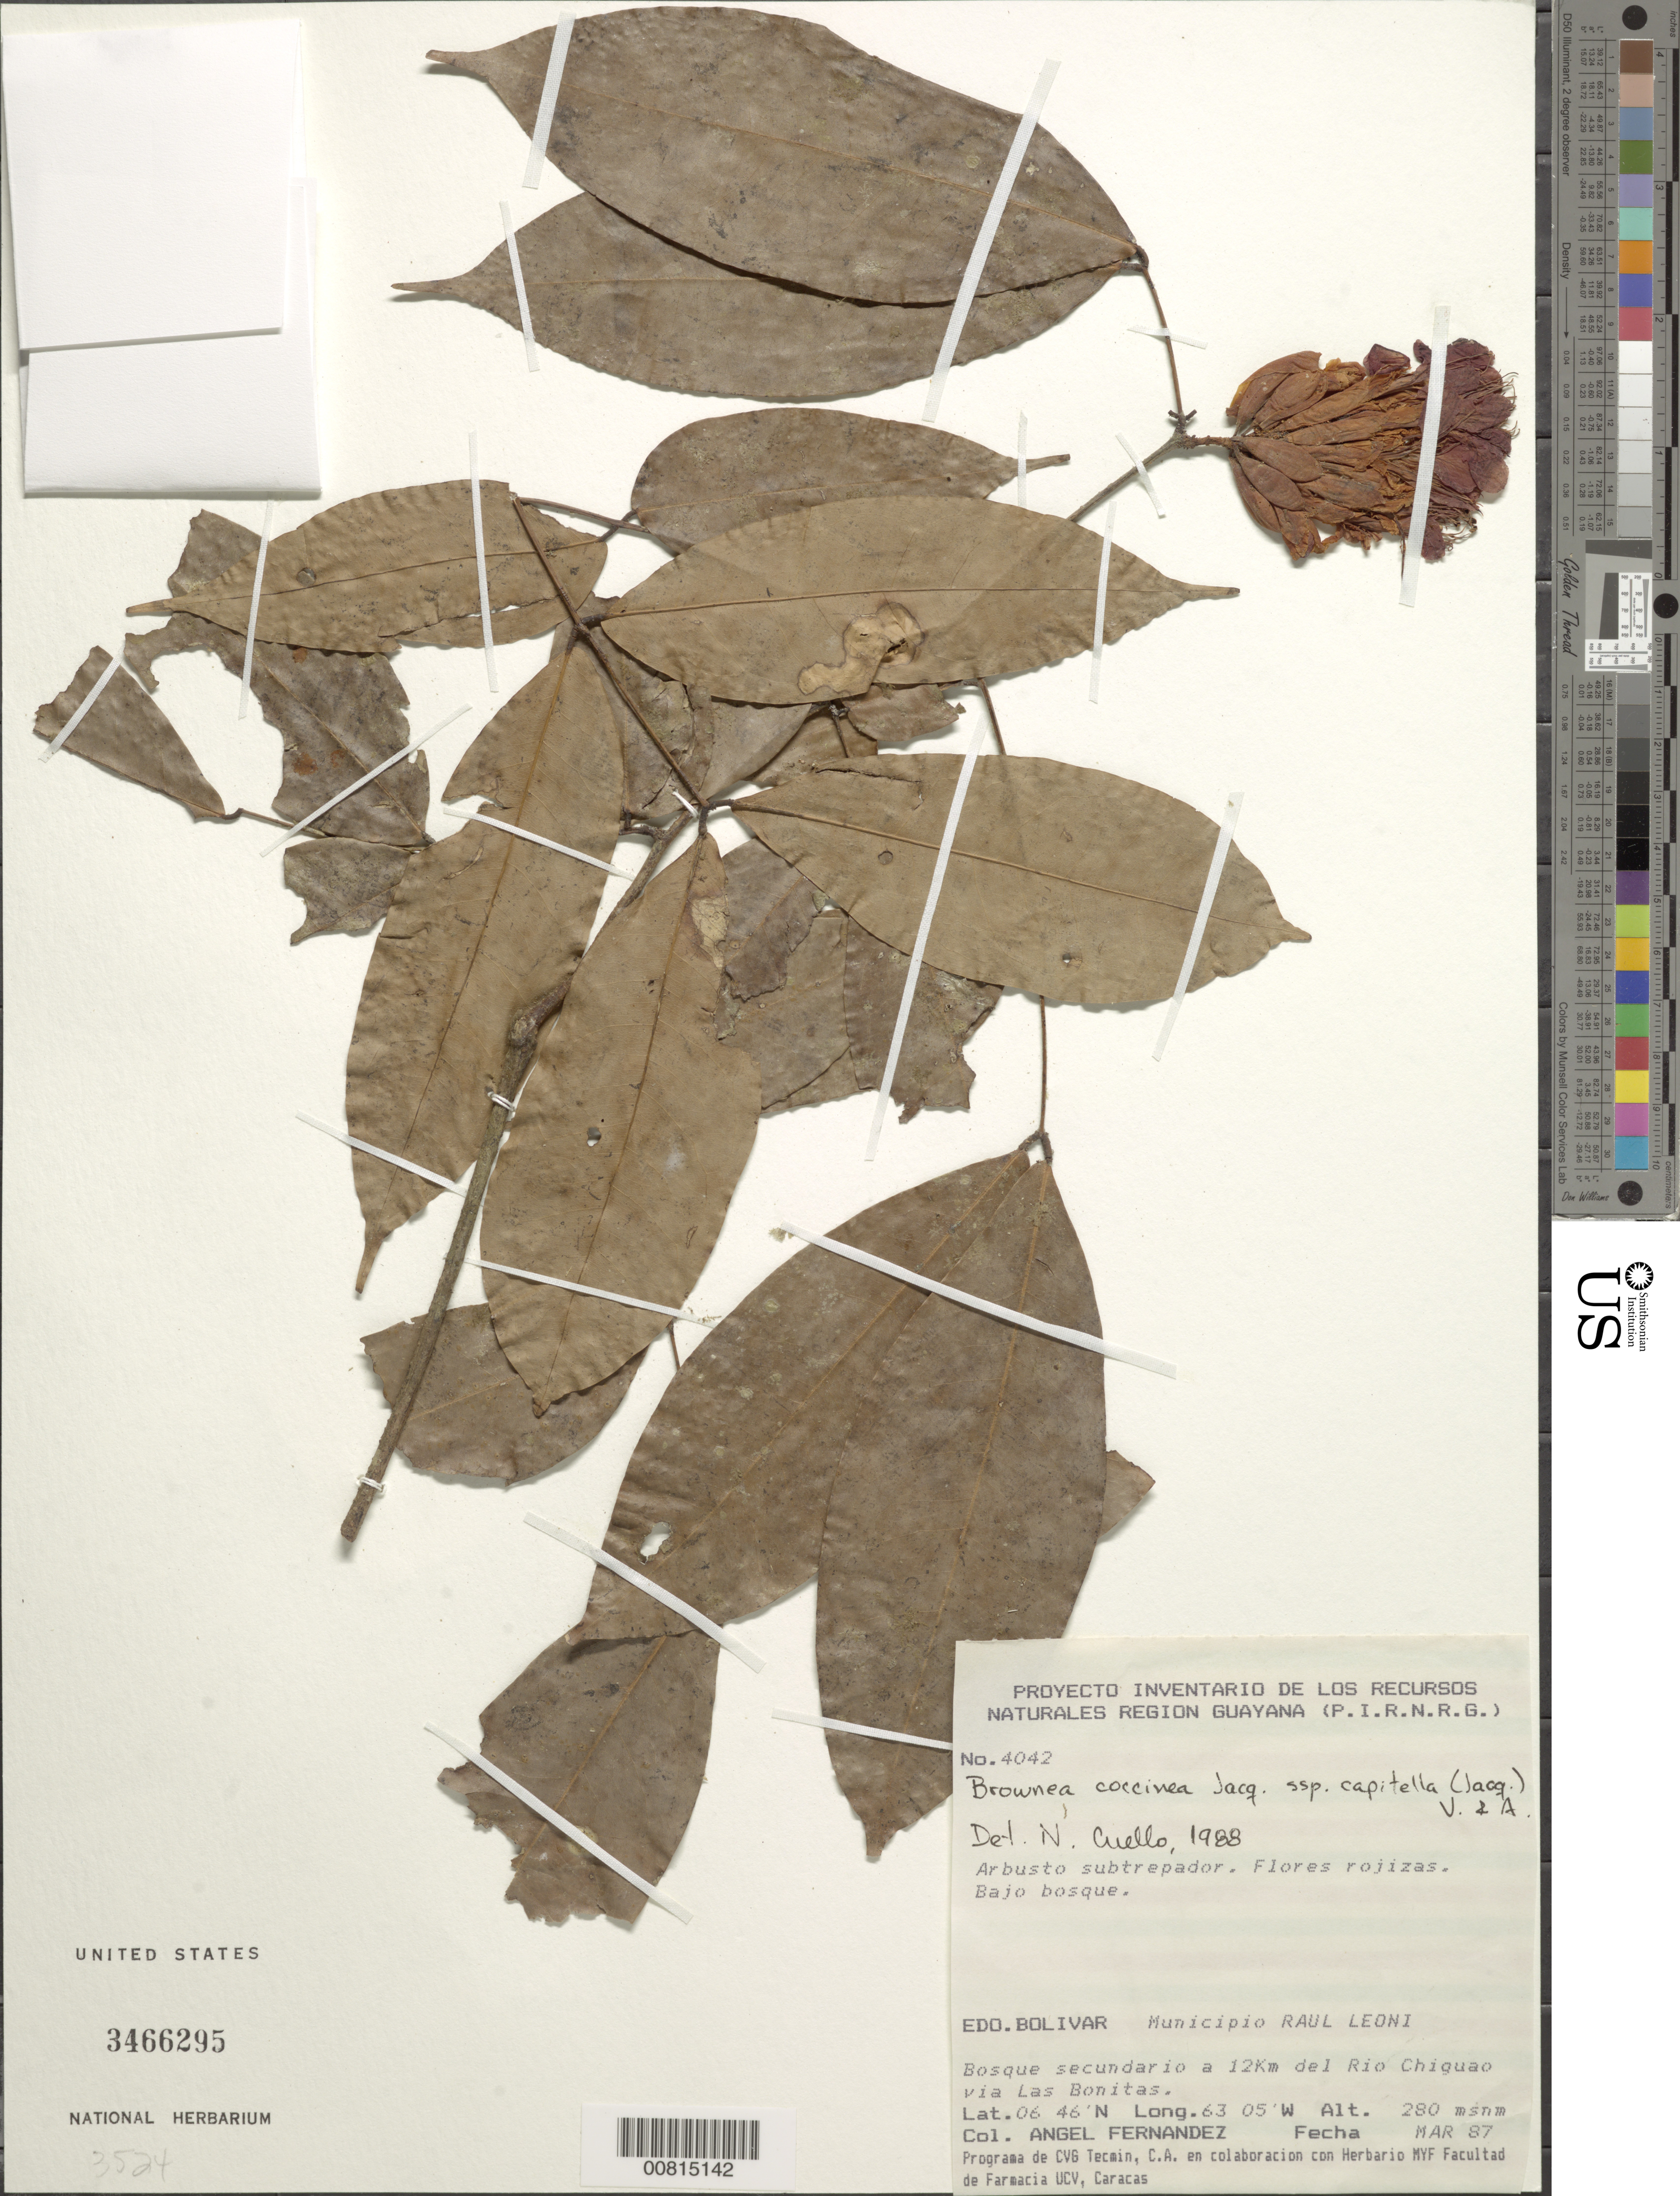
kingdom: Plantae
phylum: Tracheophyta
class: Magnoliopsida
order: Fabales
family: Fabaceae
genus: Brownea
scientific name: Brownea coccinea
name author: Jacq.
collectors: A. Fernández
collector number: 4042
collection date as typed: Mar-87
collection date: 1987-03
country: Venezuela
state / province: Bolívar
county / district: Angostura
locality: Mun. Raúl Leoni [=Angostura], 12 km del Río Chiguao via Las Bonitas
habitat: Secondary forest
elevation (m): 280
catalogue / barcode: US 3466295